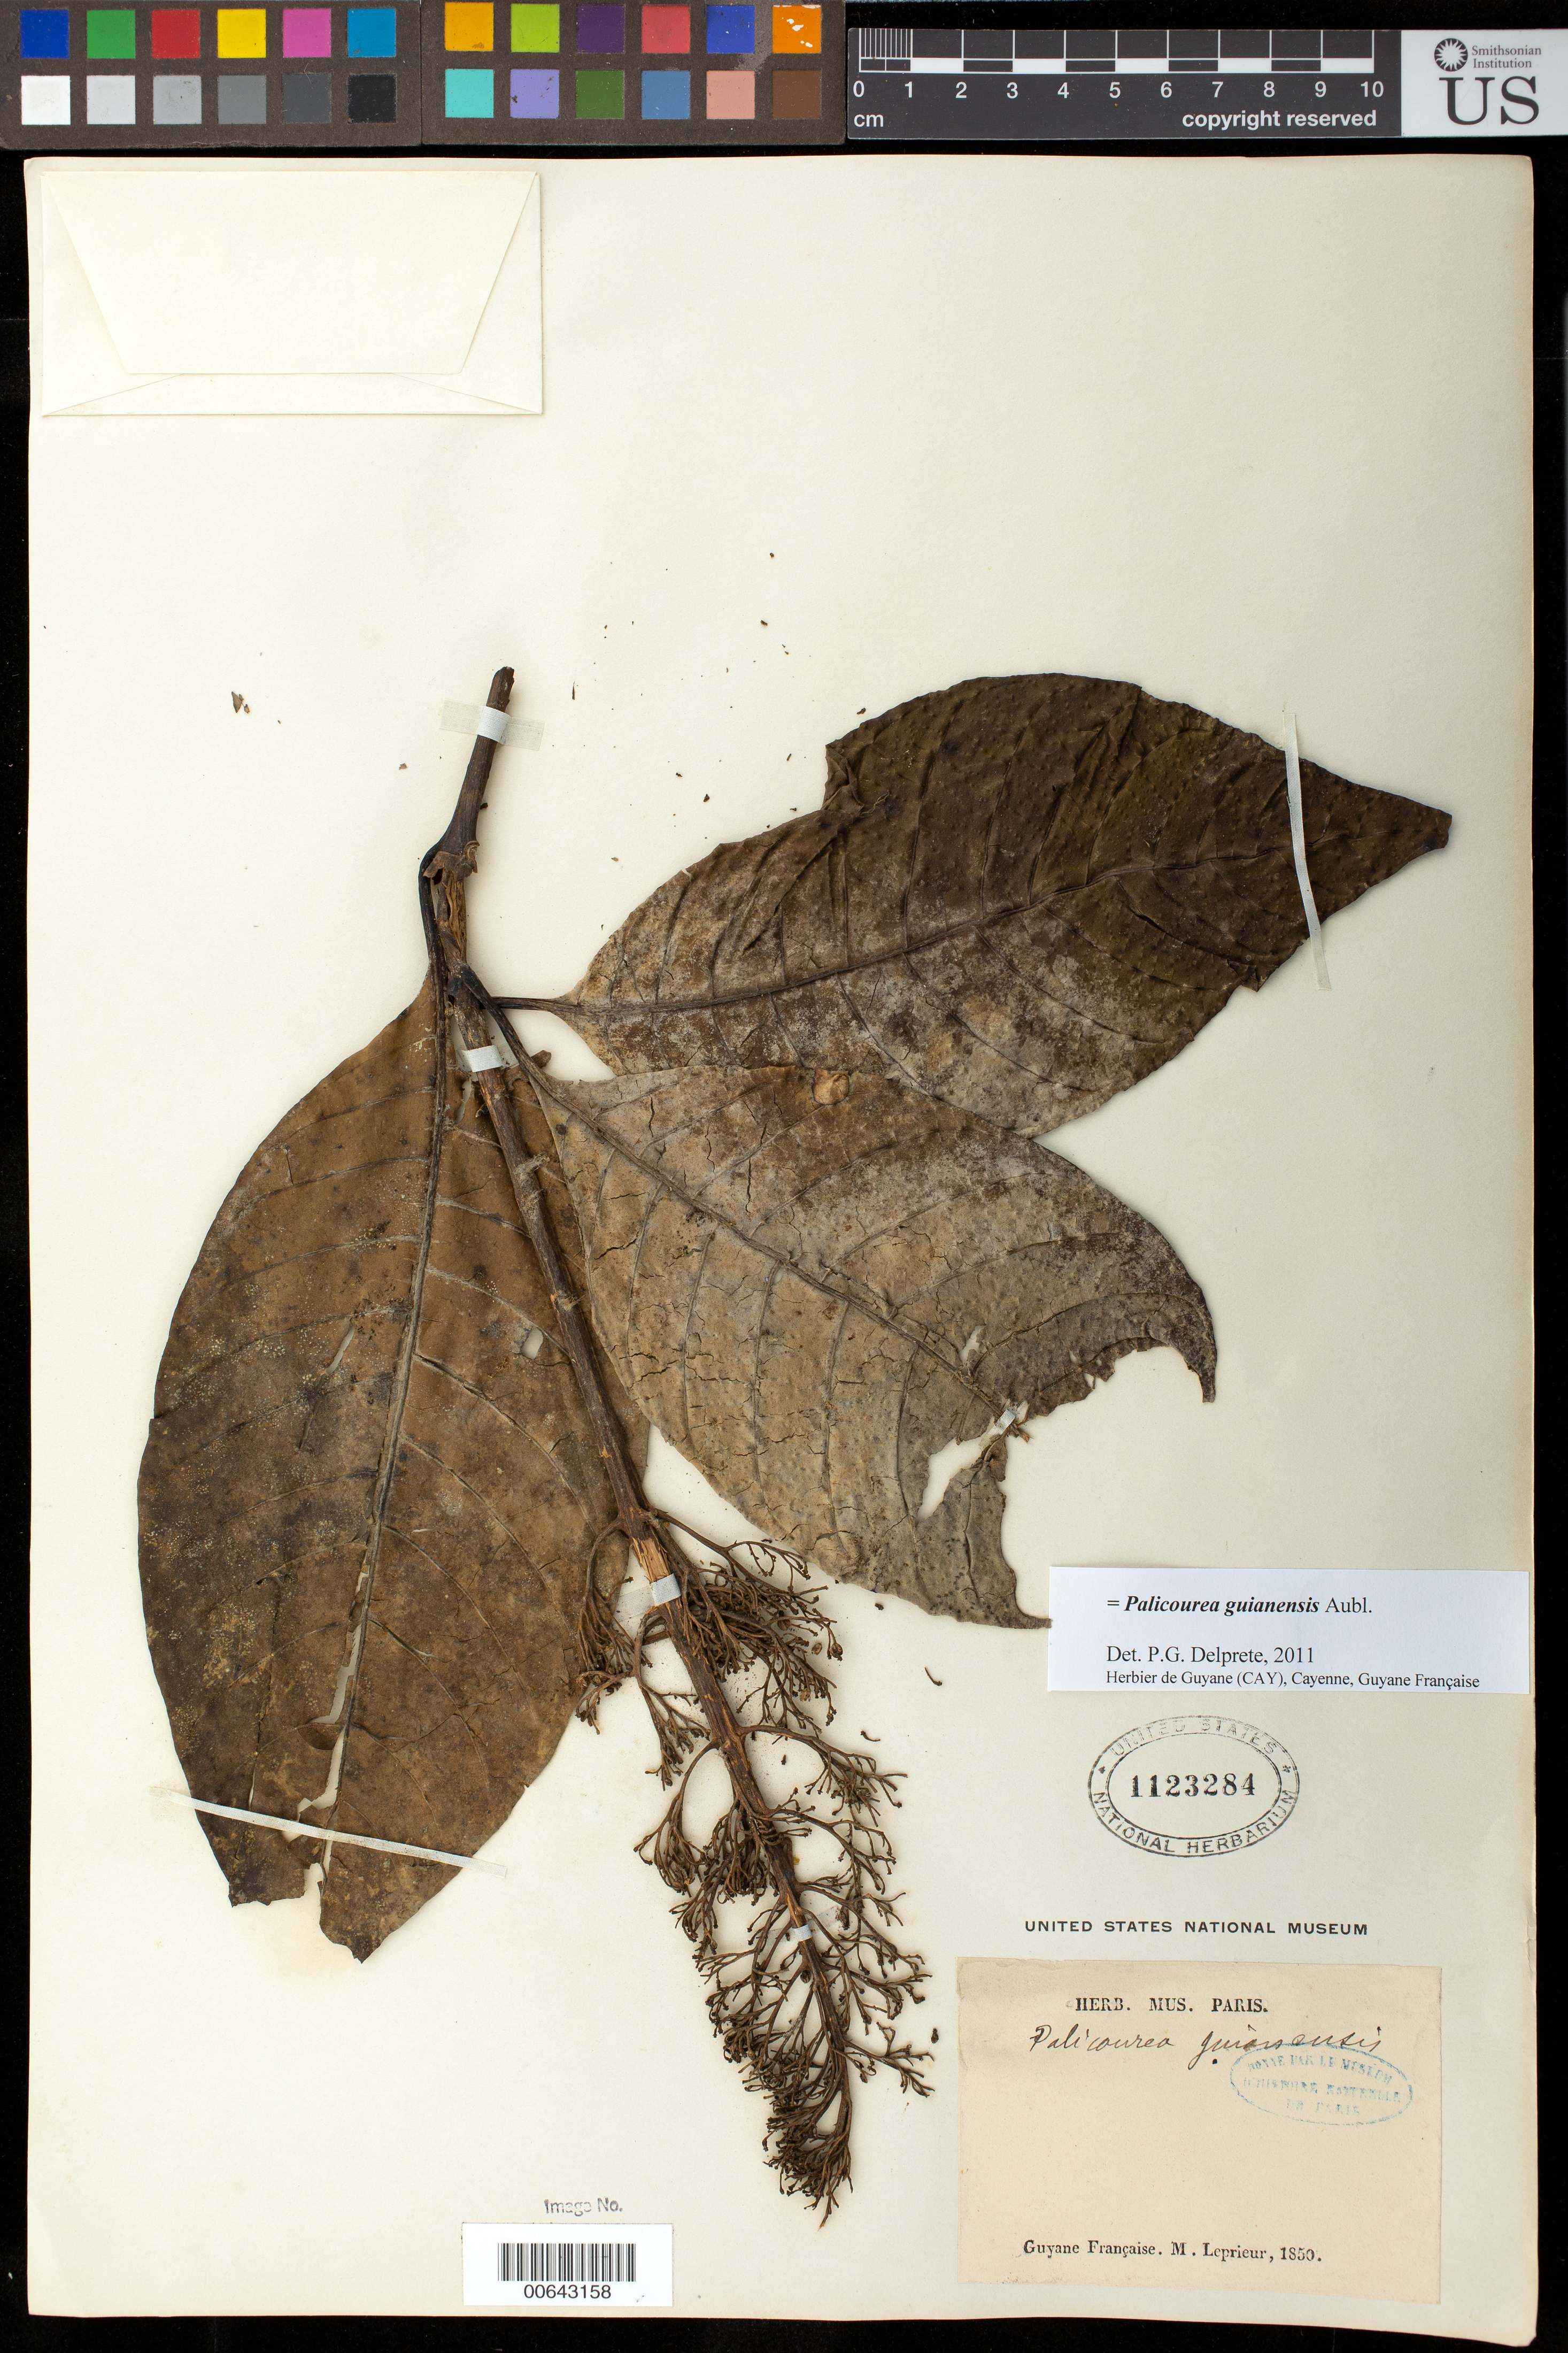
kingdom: Plantae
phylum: Tracheophyta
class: Magnoliopsida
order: Gentianales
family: Rubiaceae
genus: Palicourea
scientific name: Palicourea guianensis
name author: Aubl.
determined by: Delprete, P. G., Herb. de Guyane Cay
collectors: F. M. R. Leprieur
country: French Guiana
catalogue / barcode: US 1123284